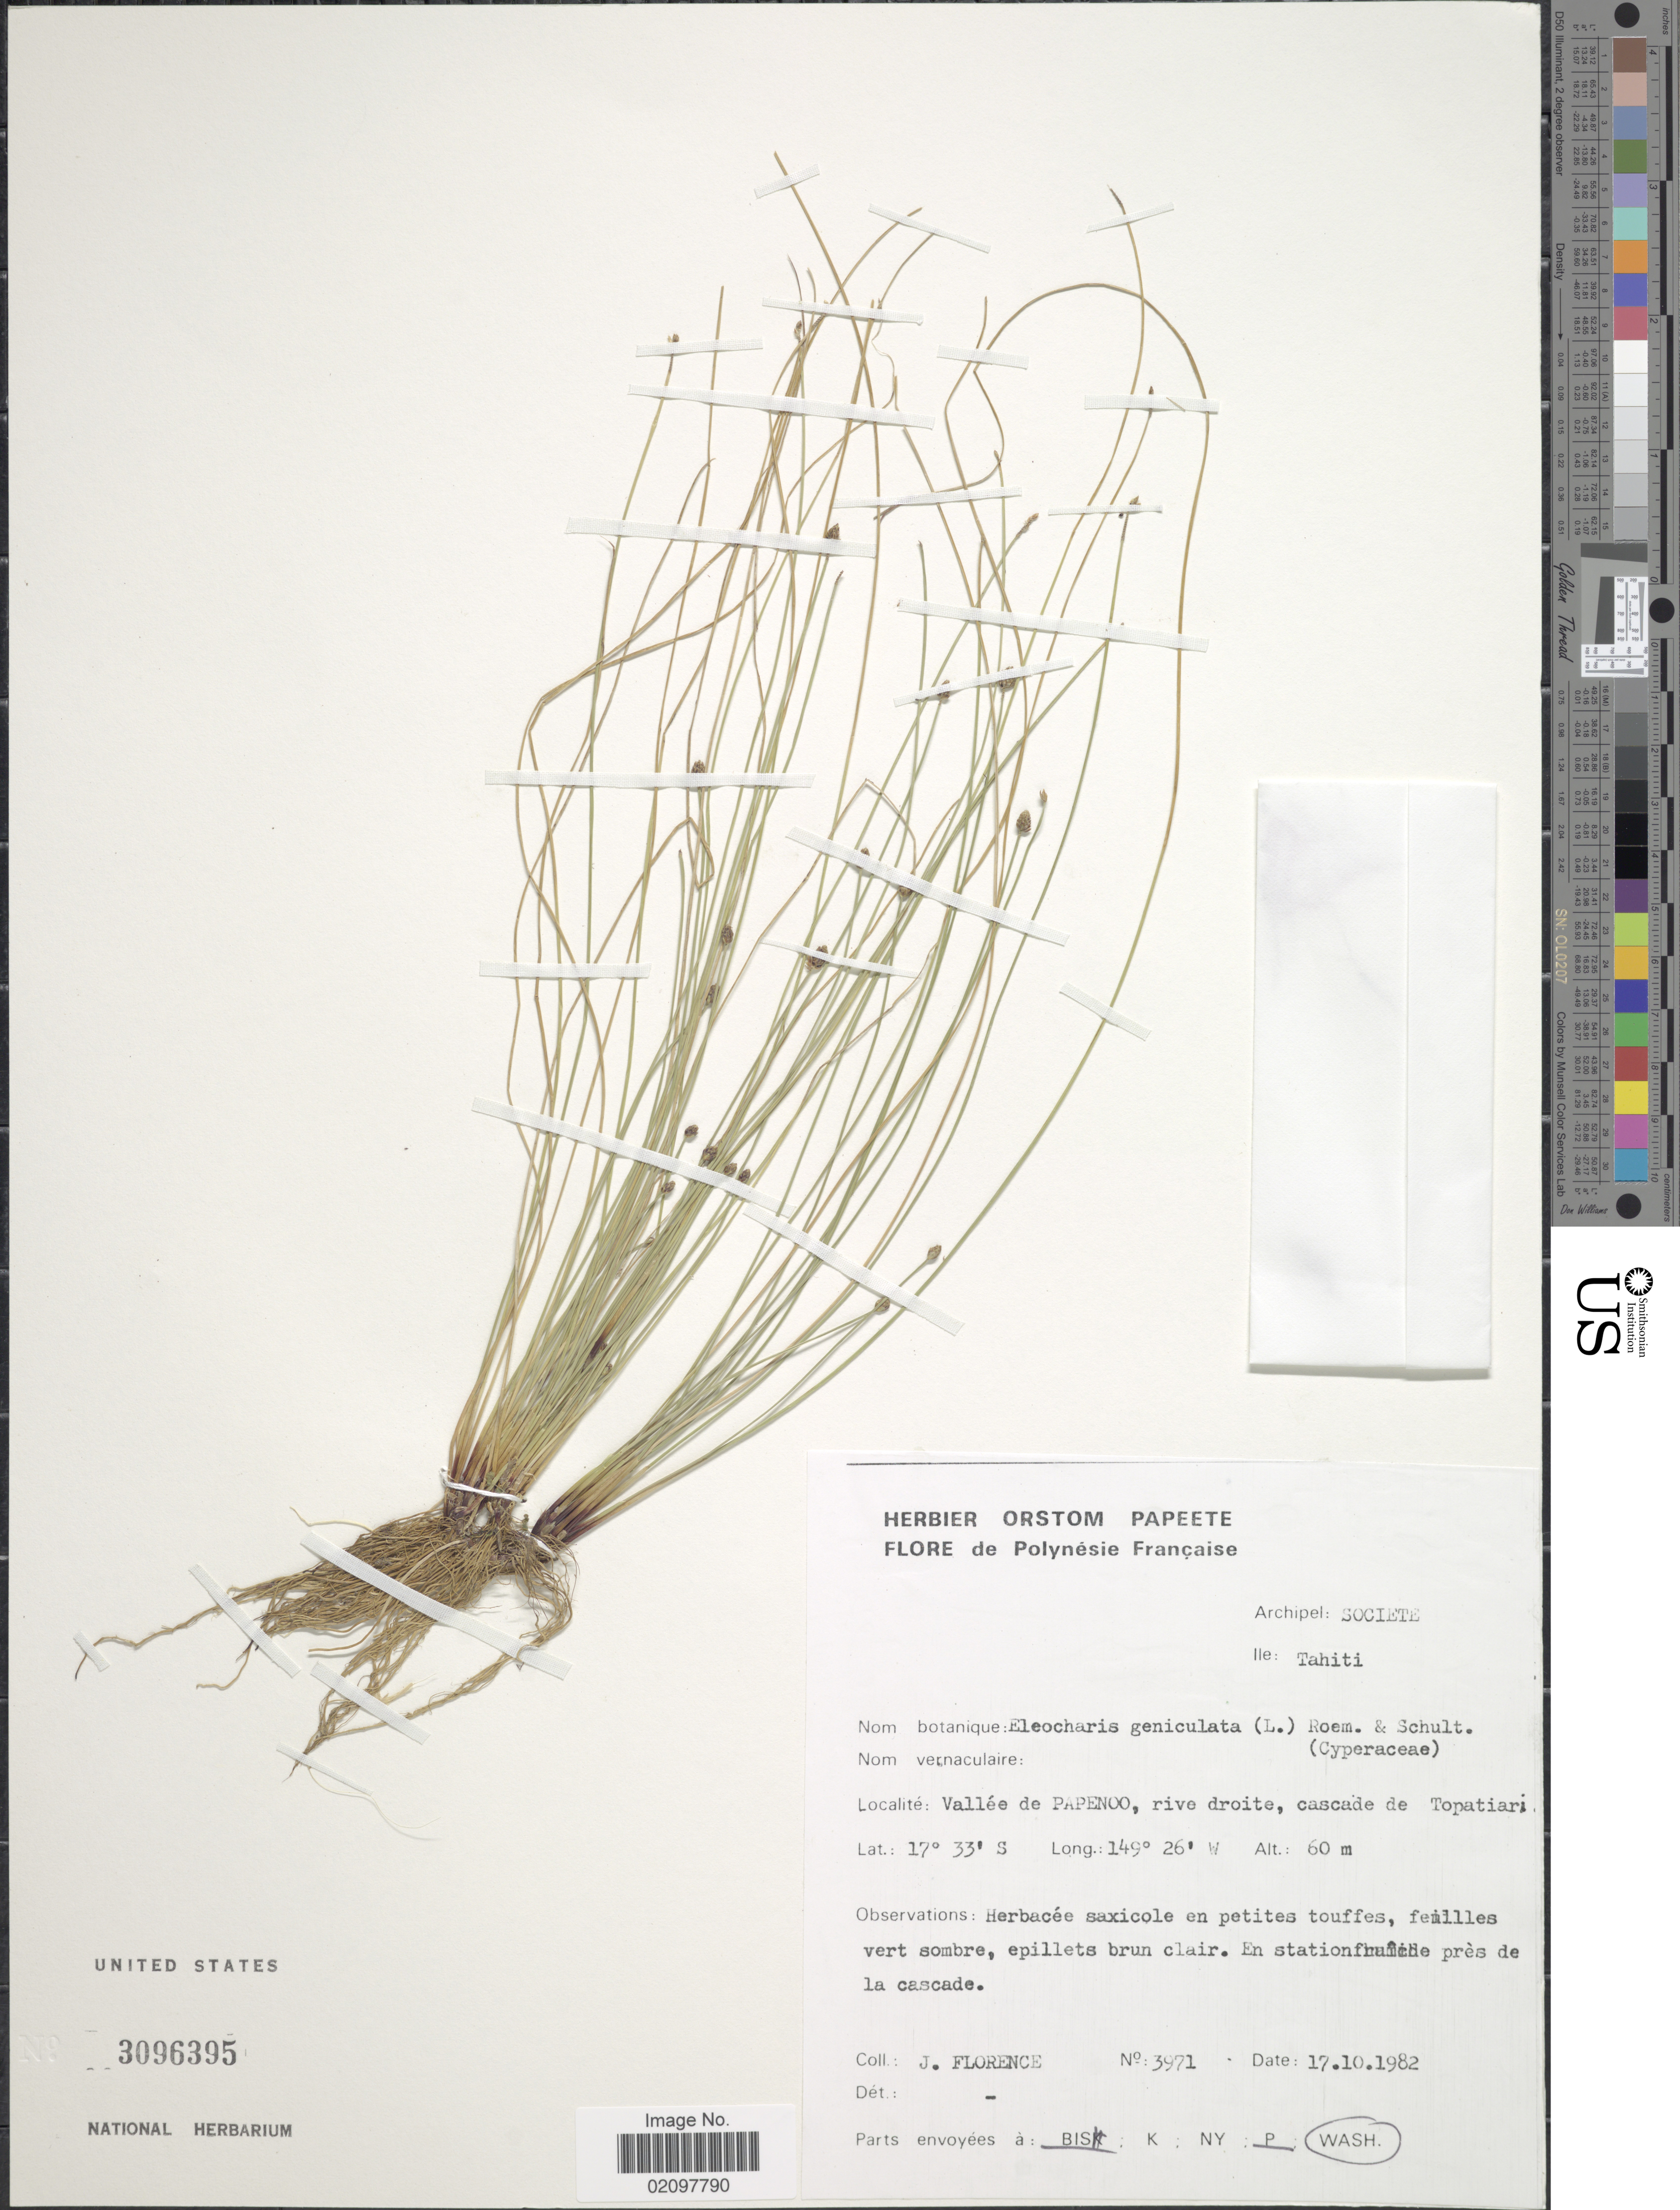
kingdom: Plantae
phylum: Tracheophyta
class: Liliopsida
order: Poales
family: Cyperaceae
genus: Eleocharis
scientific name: Eleocharis geniculata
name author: (L.) Roem. & Schult.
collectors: J. Florence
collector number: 3971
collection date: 1982-10-17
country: French Polynesia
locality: Polynesie Francaise. Archipel: Societe. Tahiti. Vallee de Papenoo, river droite,cascade de Topatiari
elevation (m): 60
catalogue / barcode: US 3096395